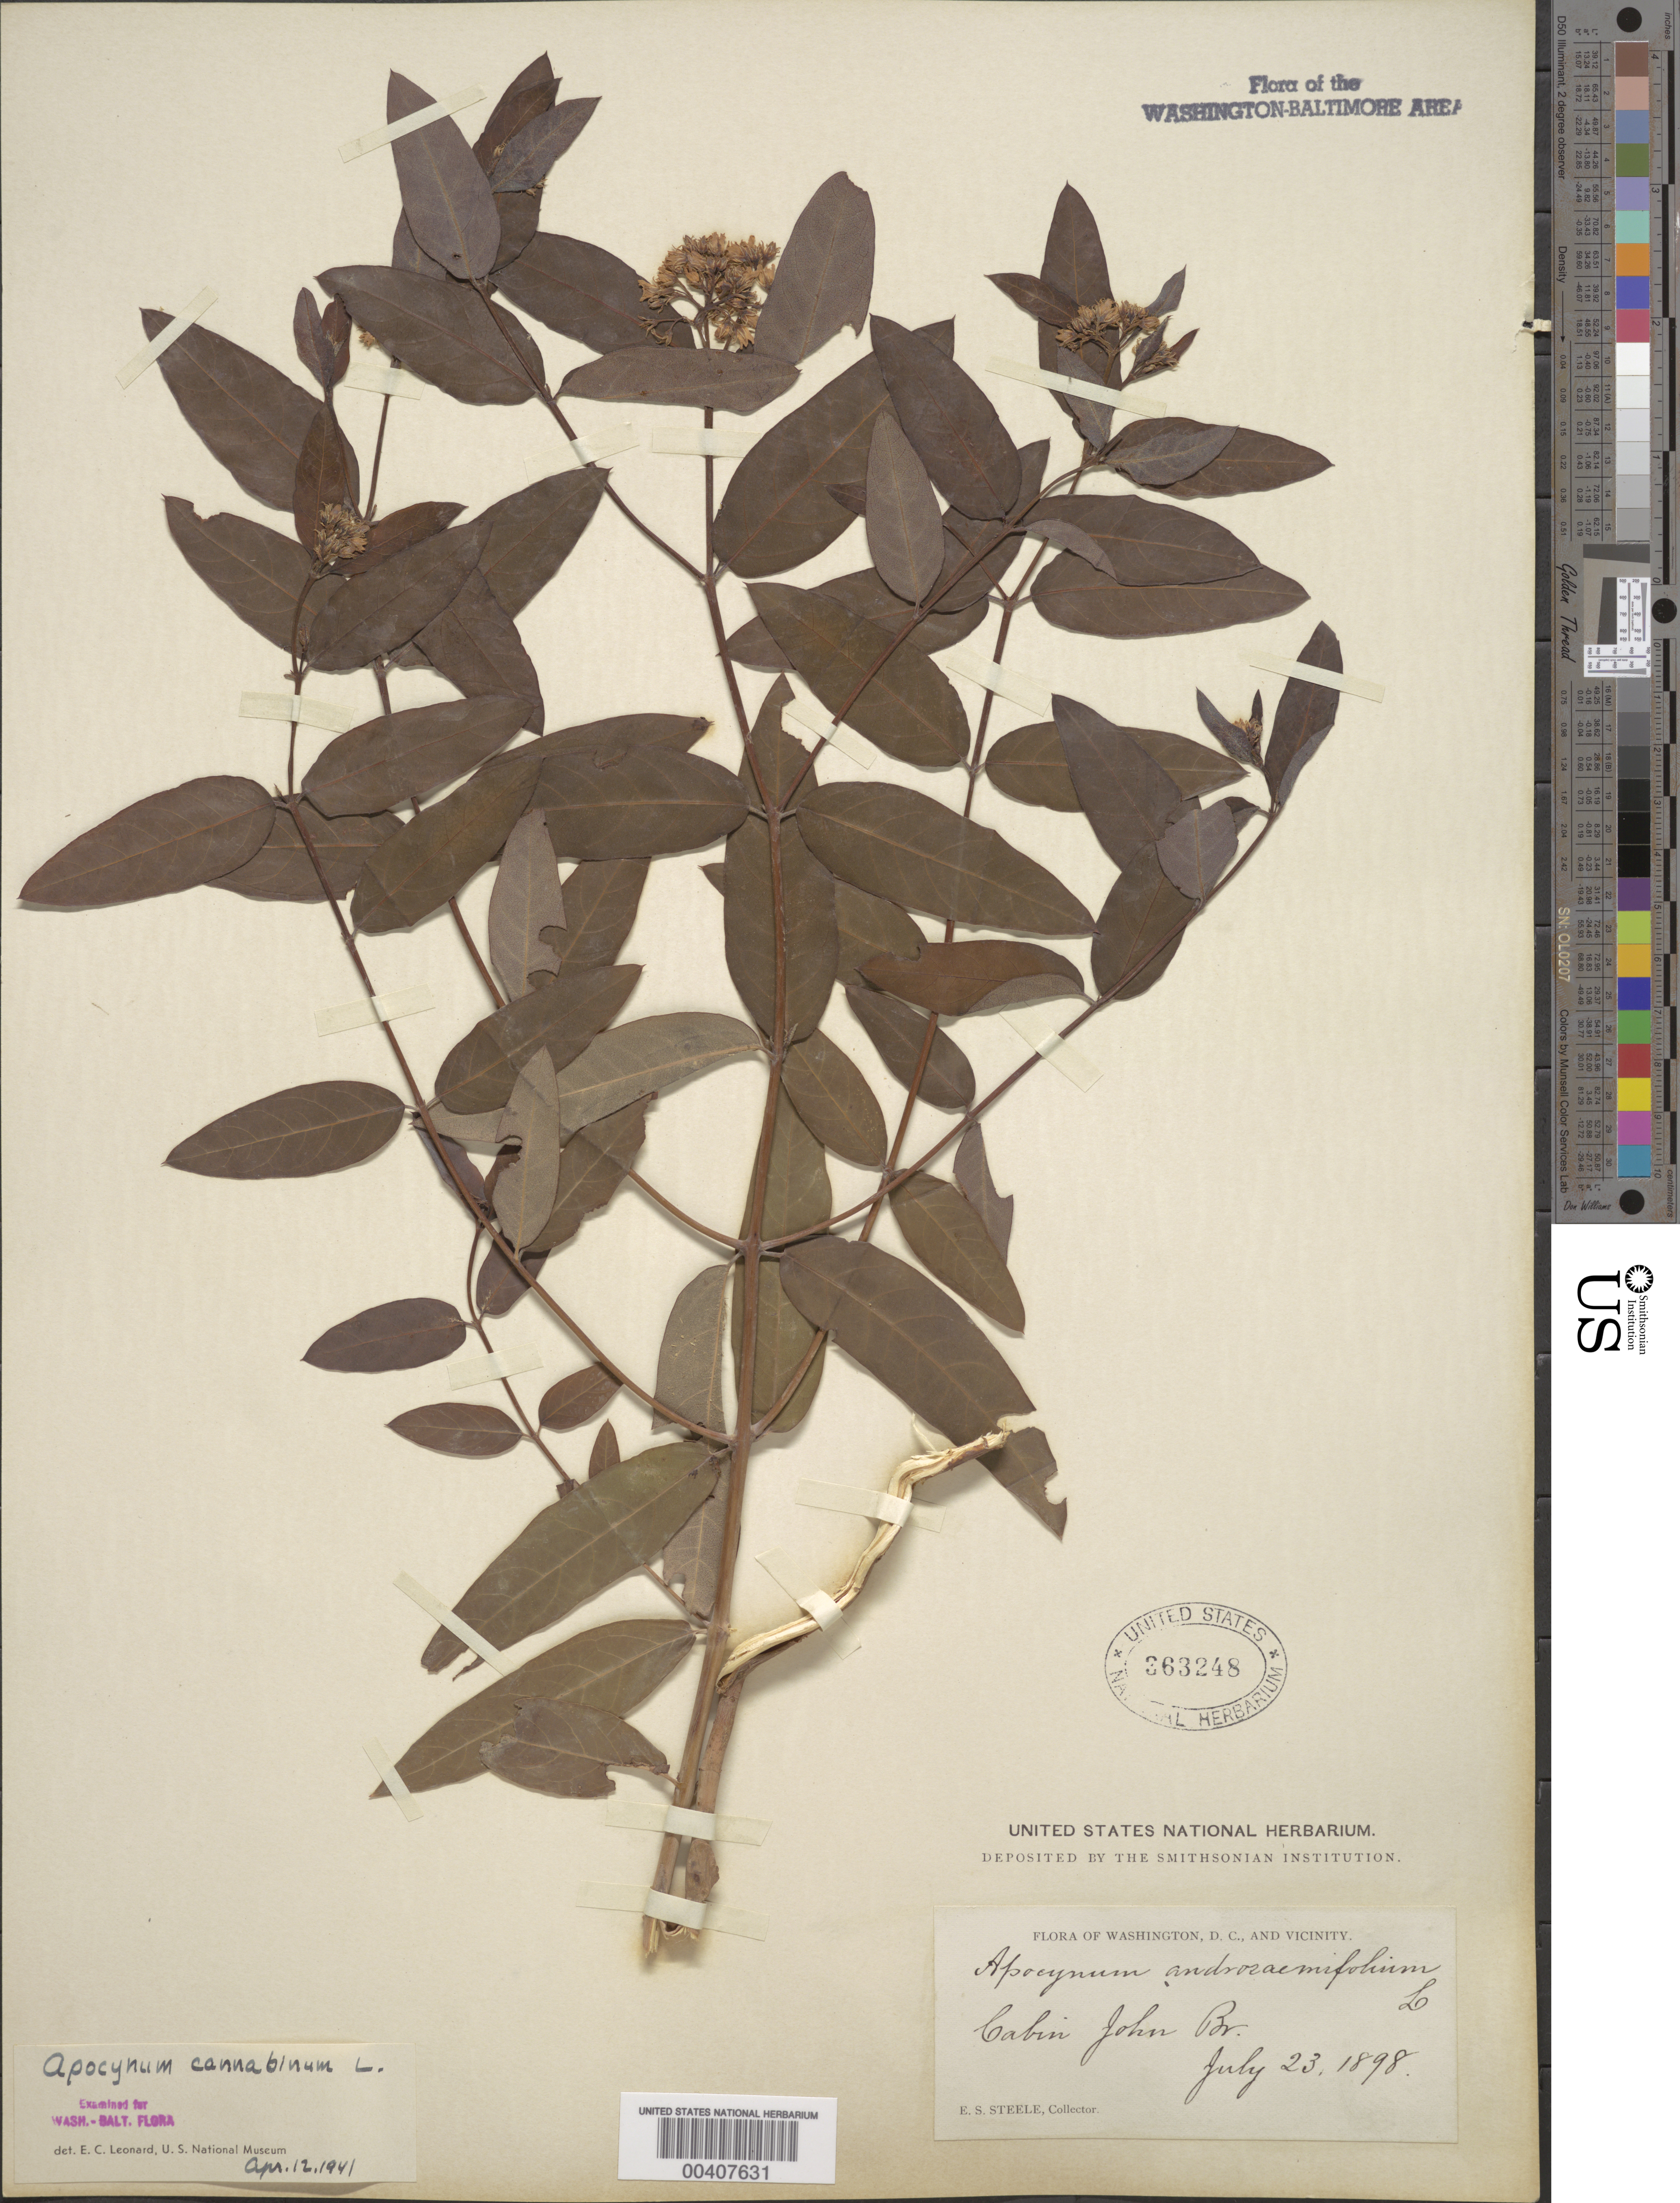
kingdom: Plantae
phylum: Tracheophyta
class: Magnoliopsida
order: Gentianales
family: Apocynaceae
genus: Apocynum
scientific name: Apocynum cannabinum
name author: L.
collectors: E. Steele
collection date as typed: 23 Jul 1898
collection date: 1898-07-23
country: United States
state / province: Maryland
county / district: Montgomery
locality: Cabin John Bridge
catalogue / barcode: US 363248